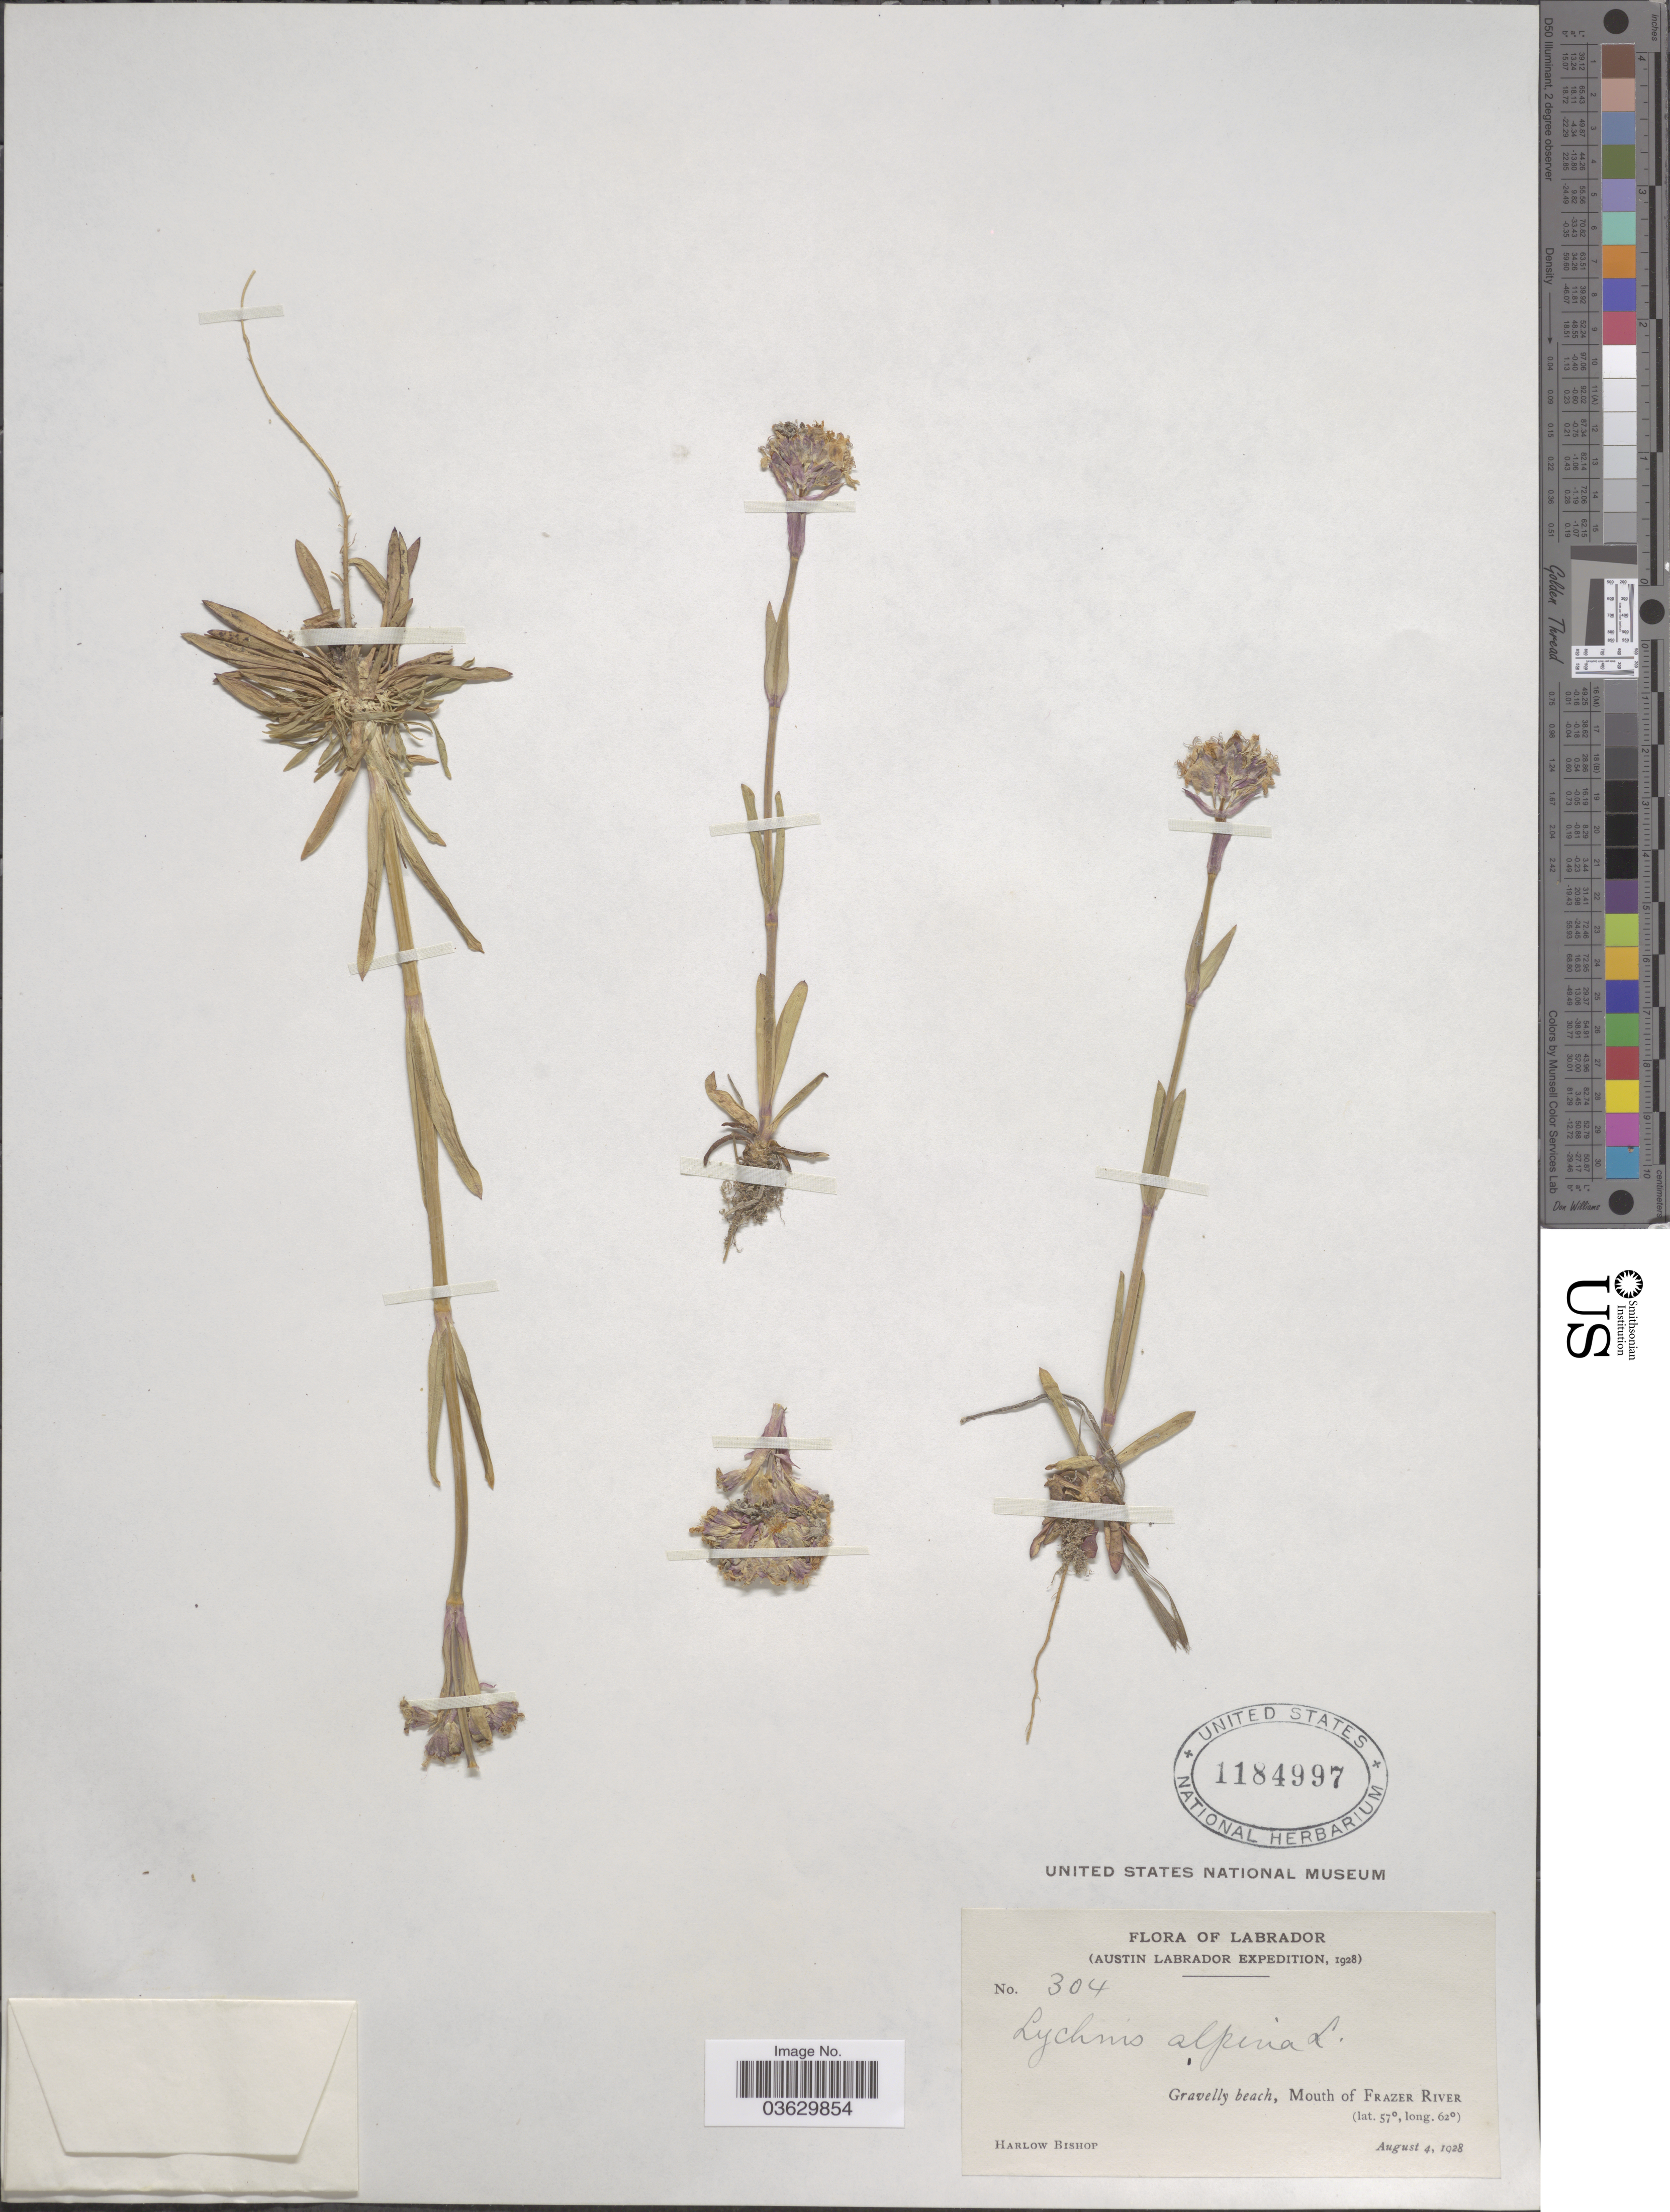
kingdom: Plantae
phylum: Tracheophyta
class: Magnoliopsida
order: Caryophyllales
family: Caryophyllaceae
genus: Viscaria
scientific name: Viscaria alpina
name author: (L.) G. Don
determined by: Strong, Mark T., (BOT), Smithsonian Institution - National Museum of Natural History (UNITED STATES)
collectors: H. Bishop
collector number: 304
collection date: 1928-08-04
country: Canada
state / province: Newfoundland and Labrador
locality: Labrador. Mouth of Frazer River.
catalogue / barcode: US 1184997